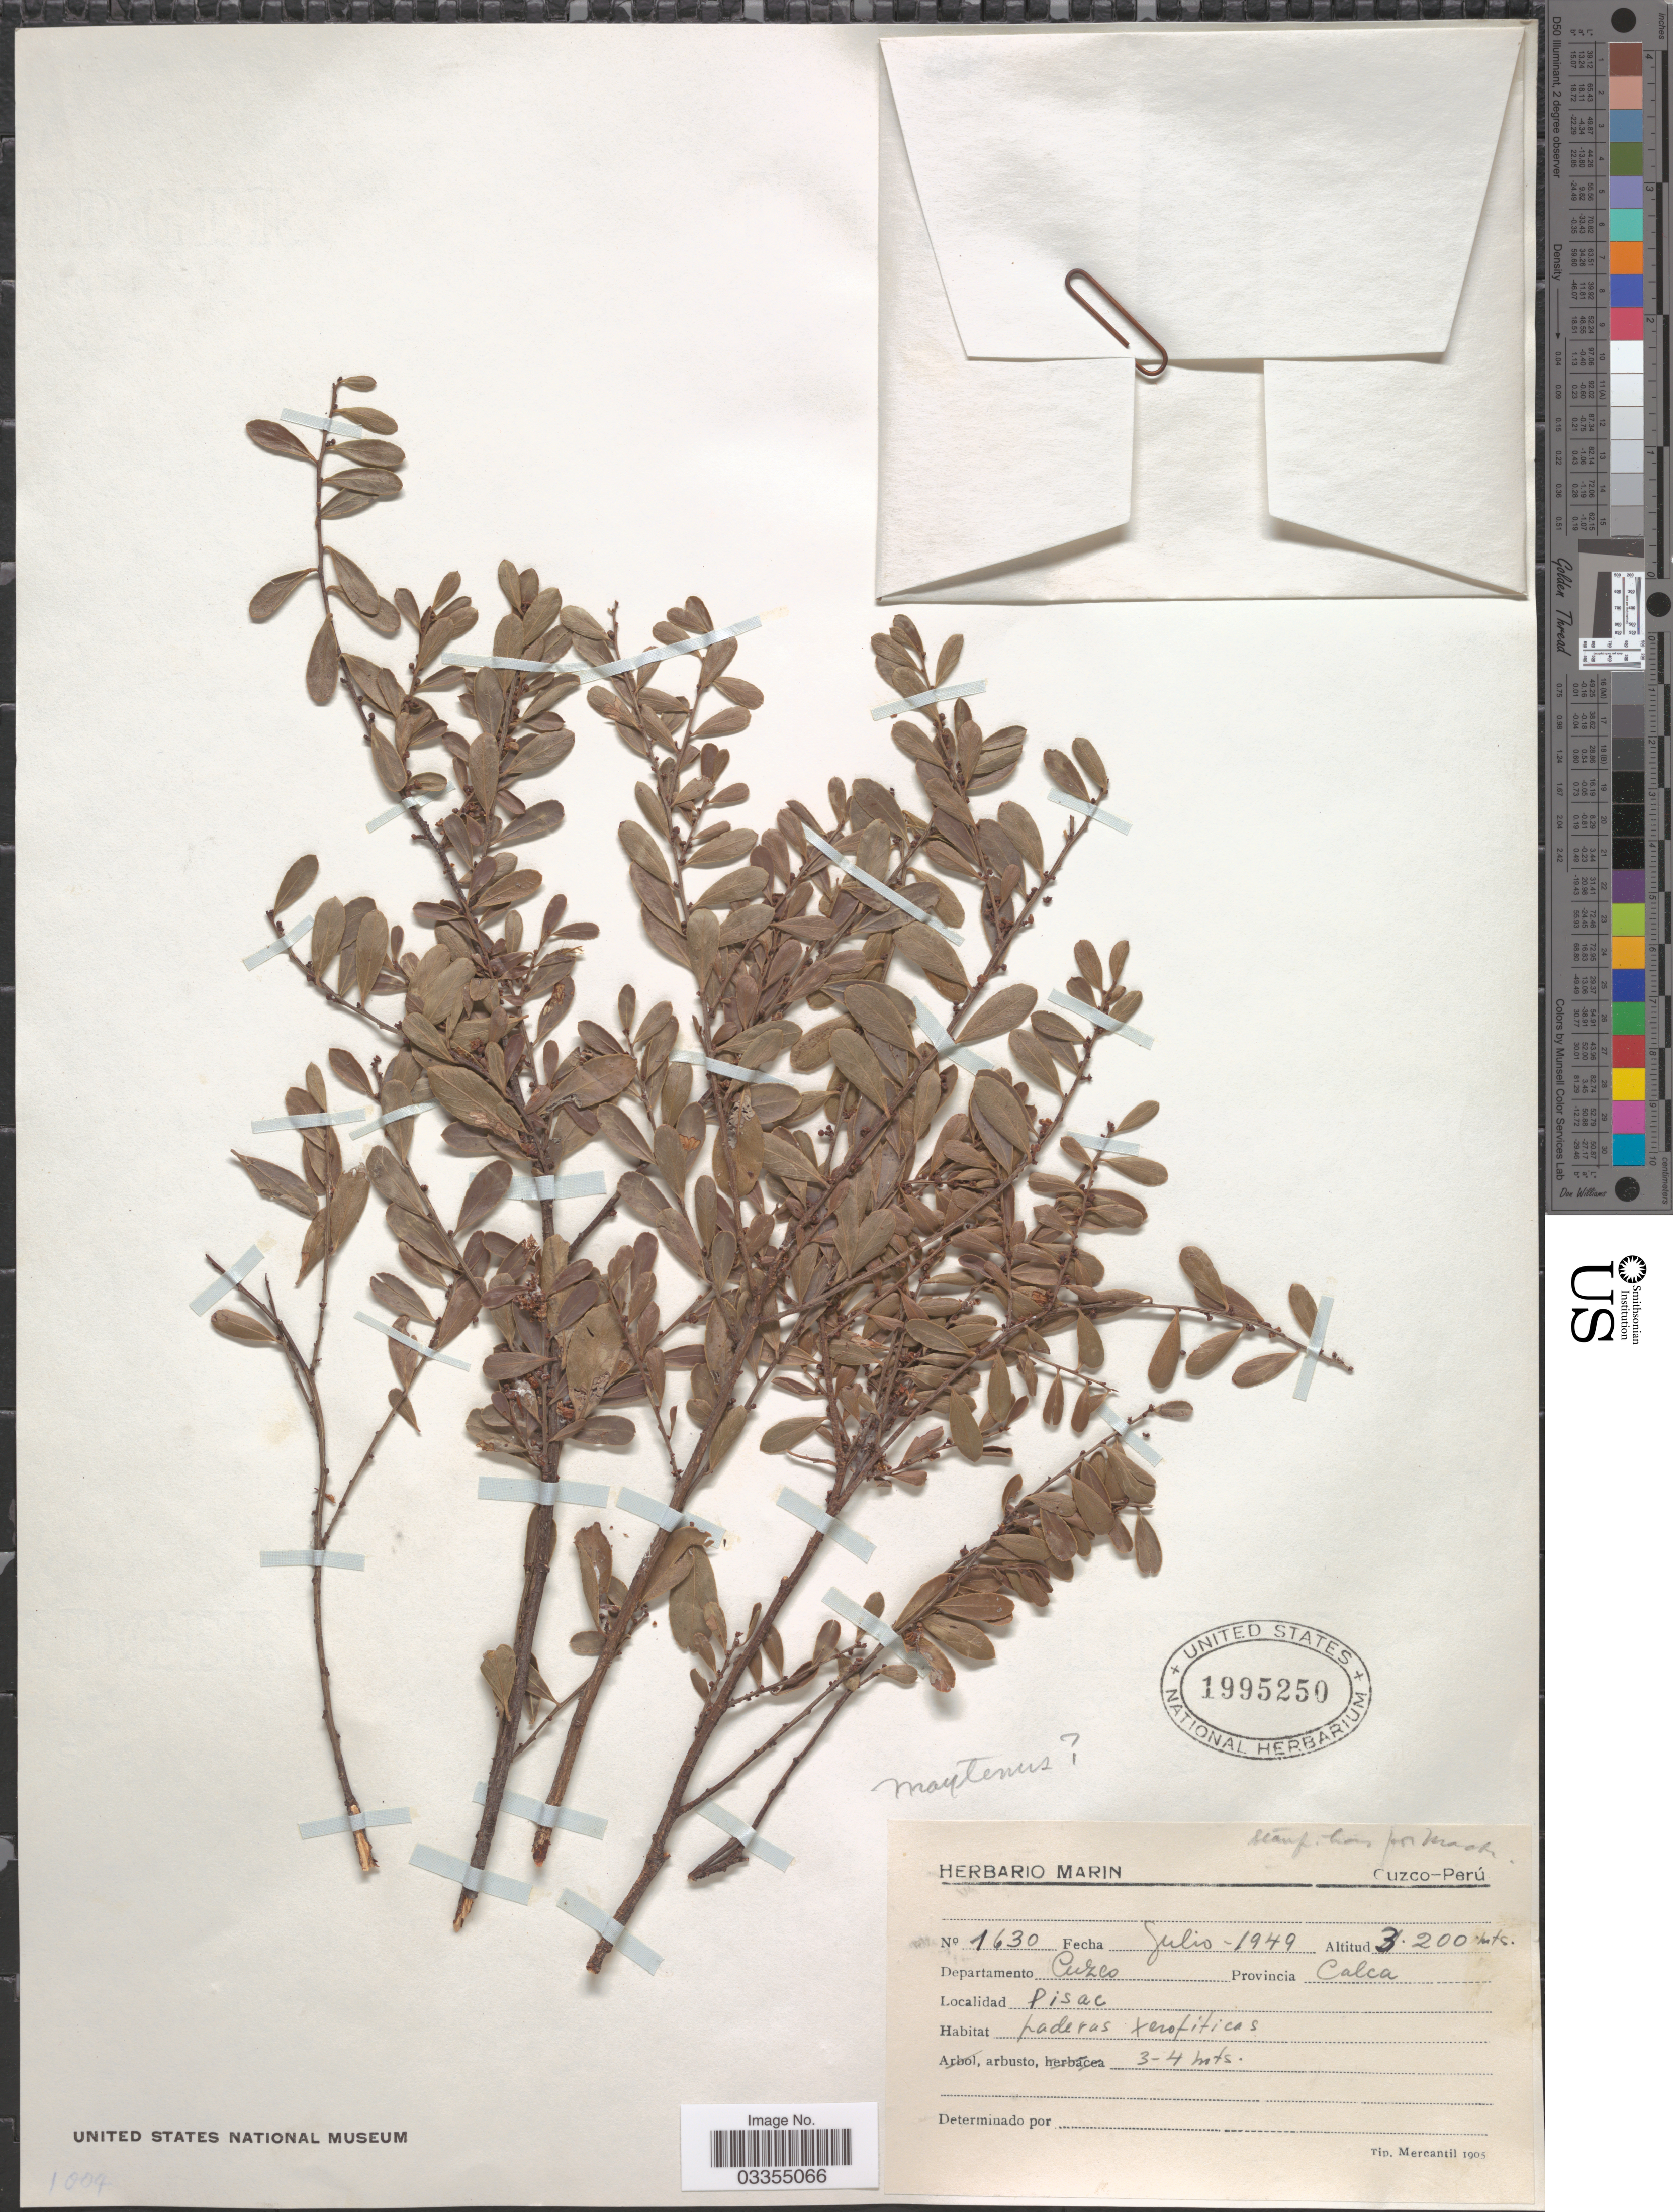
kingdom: Plantae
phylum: Tracheophyta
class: Magnoliopsida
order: Celastrales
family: Celastraceae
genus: Maytenus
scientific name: Maytenus sp.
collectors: ex herb. Marin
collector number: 1630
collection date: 1949-07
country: Peru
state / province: Cusco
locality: Departamento Cuzco. Provincia Calca. Pisac.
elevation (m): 3200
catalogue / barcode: US 1995250